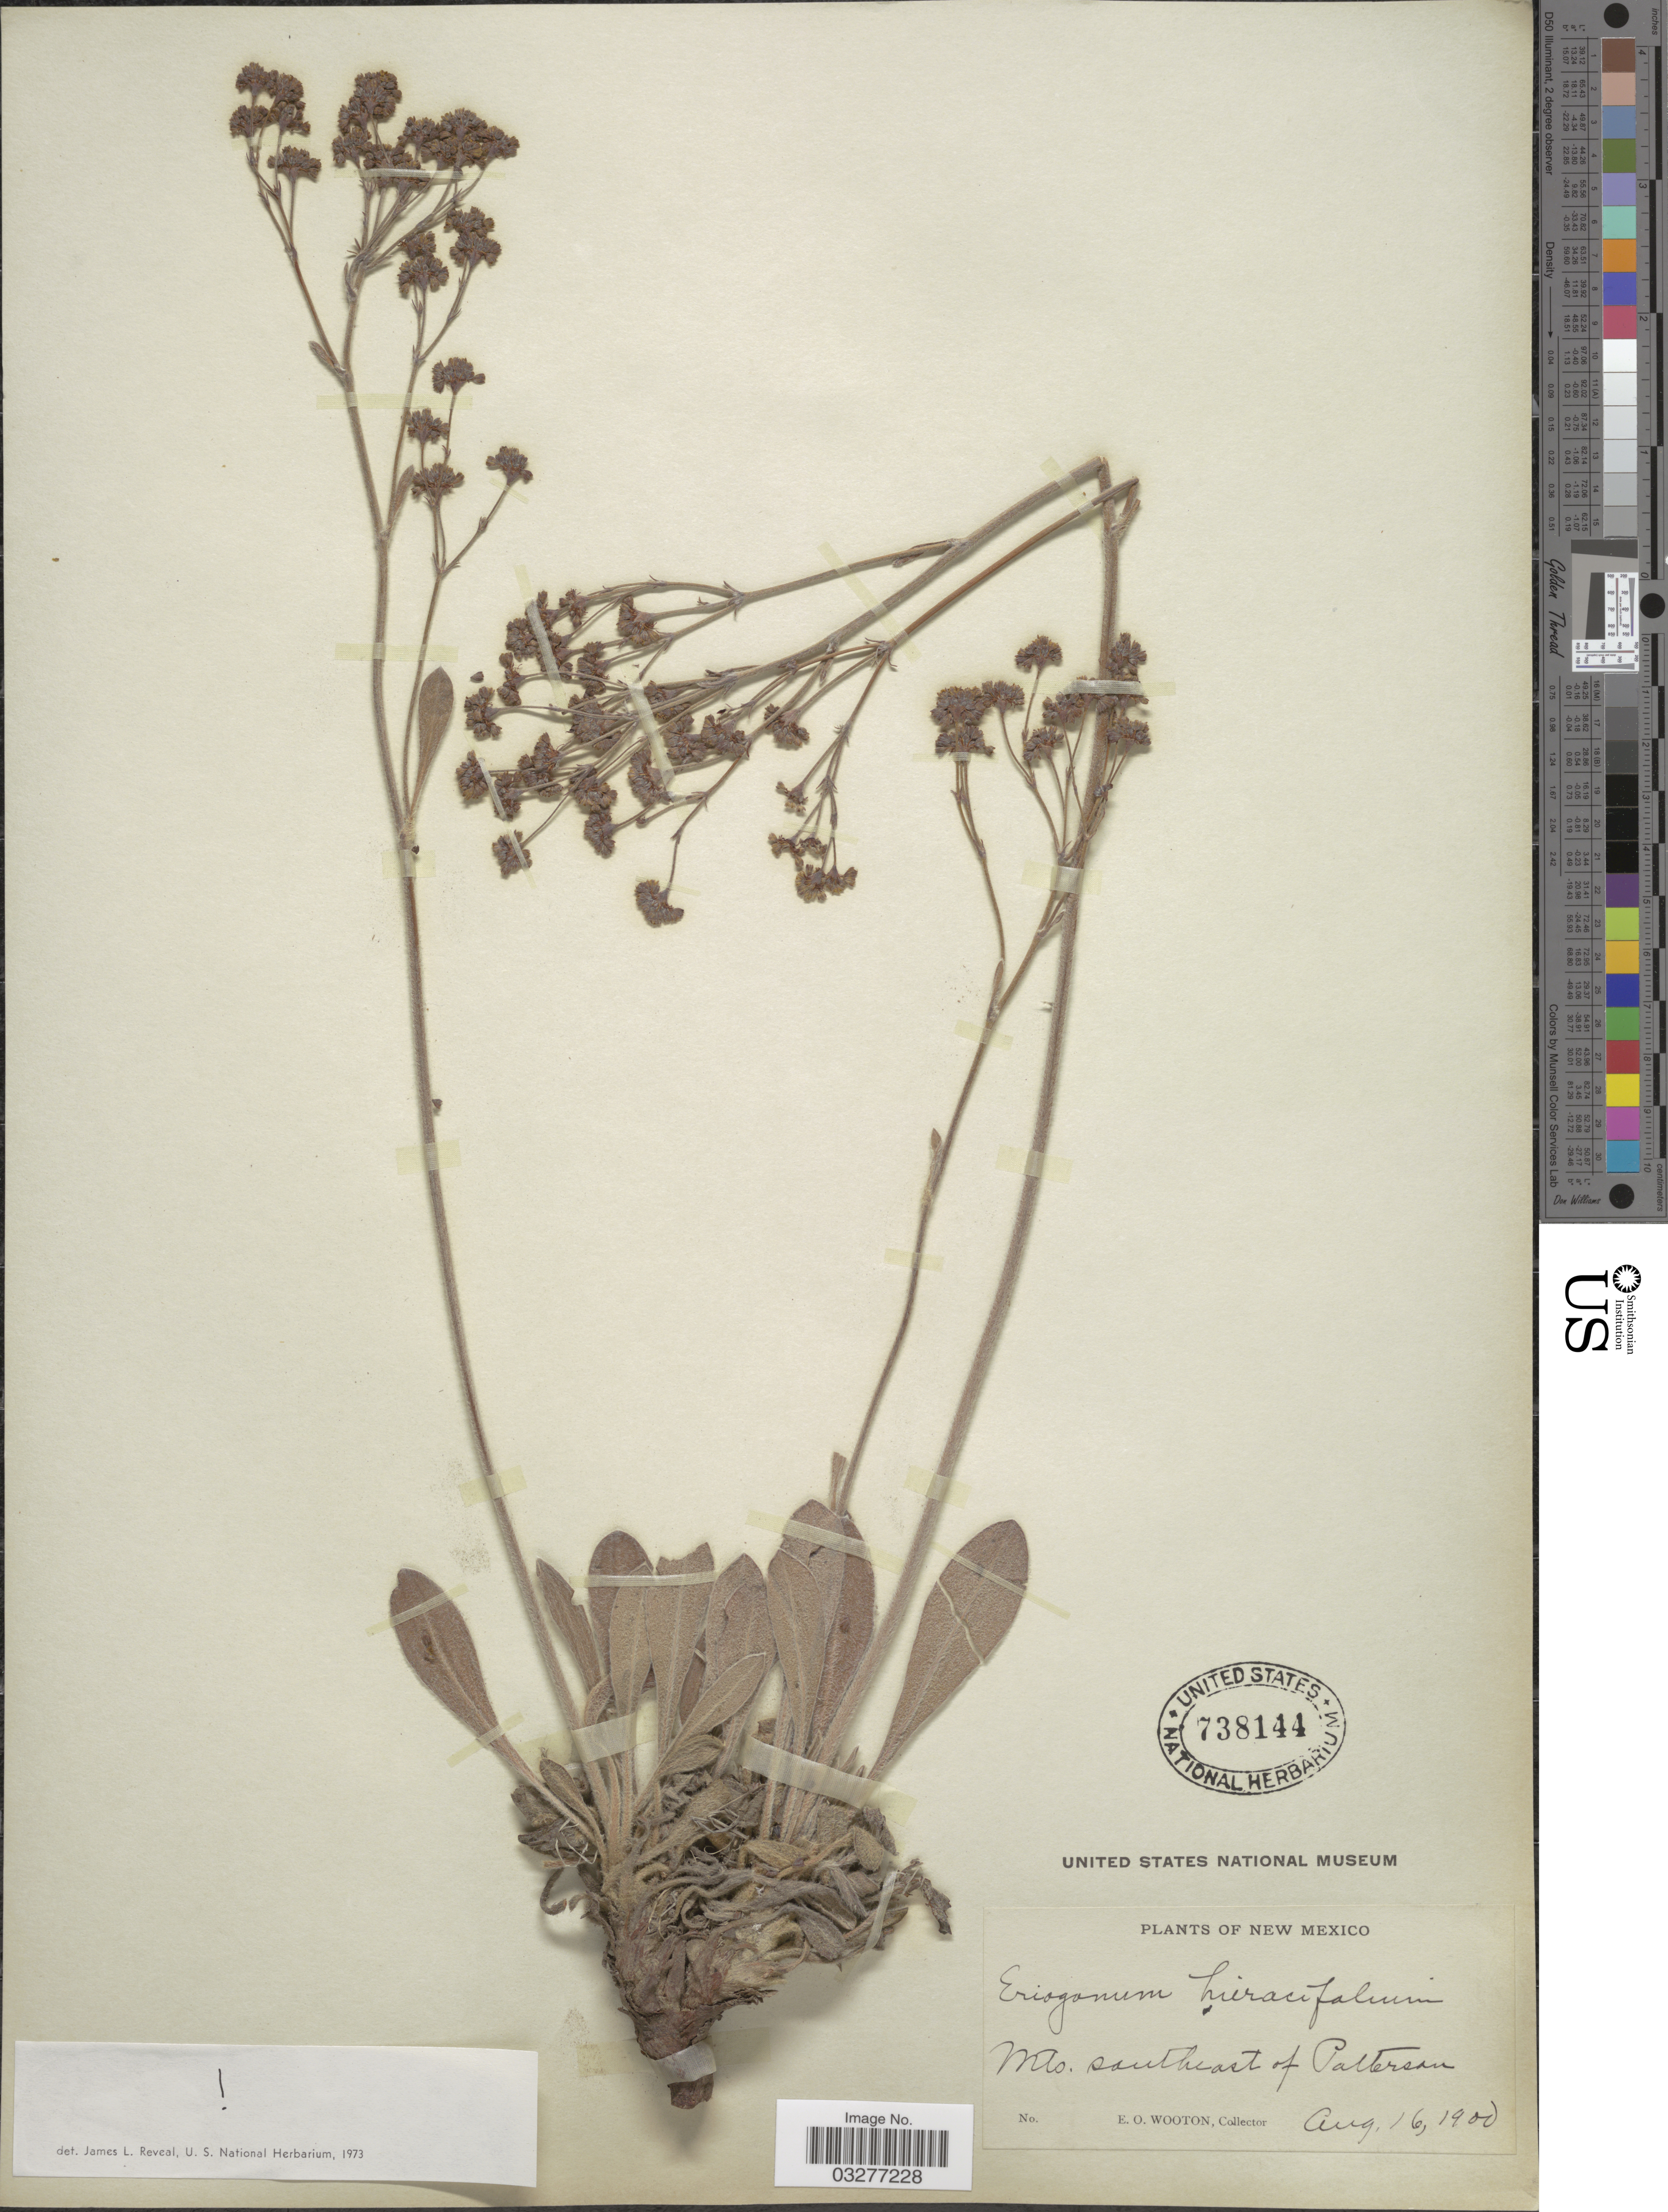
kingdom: Plantae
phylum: Tracheophyta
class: Magnoliopsida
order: Caryophyllales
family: Polygonaceae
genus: Eriogonum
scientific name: Eriogonum hieraciifolium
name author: Benth. in DC.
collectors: E. O. Wooton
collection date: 1900-08-16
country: United States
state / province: New Mexico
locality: Mts. southeast of Patterson.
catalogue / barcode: US 738144